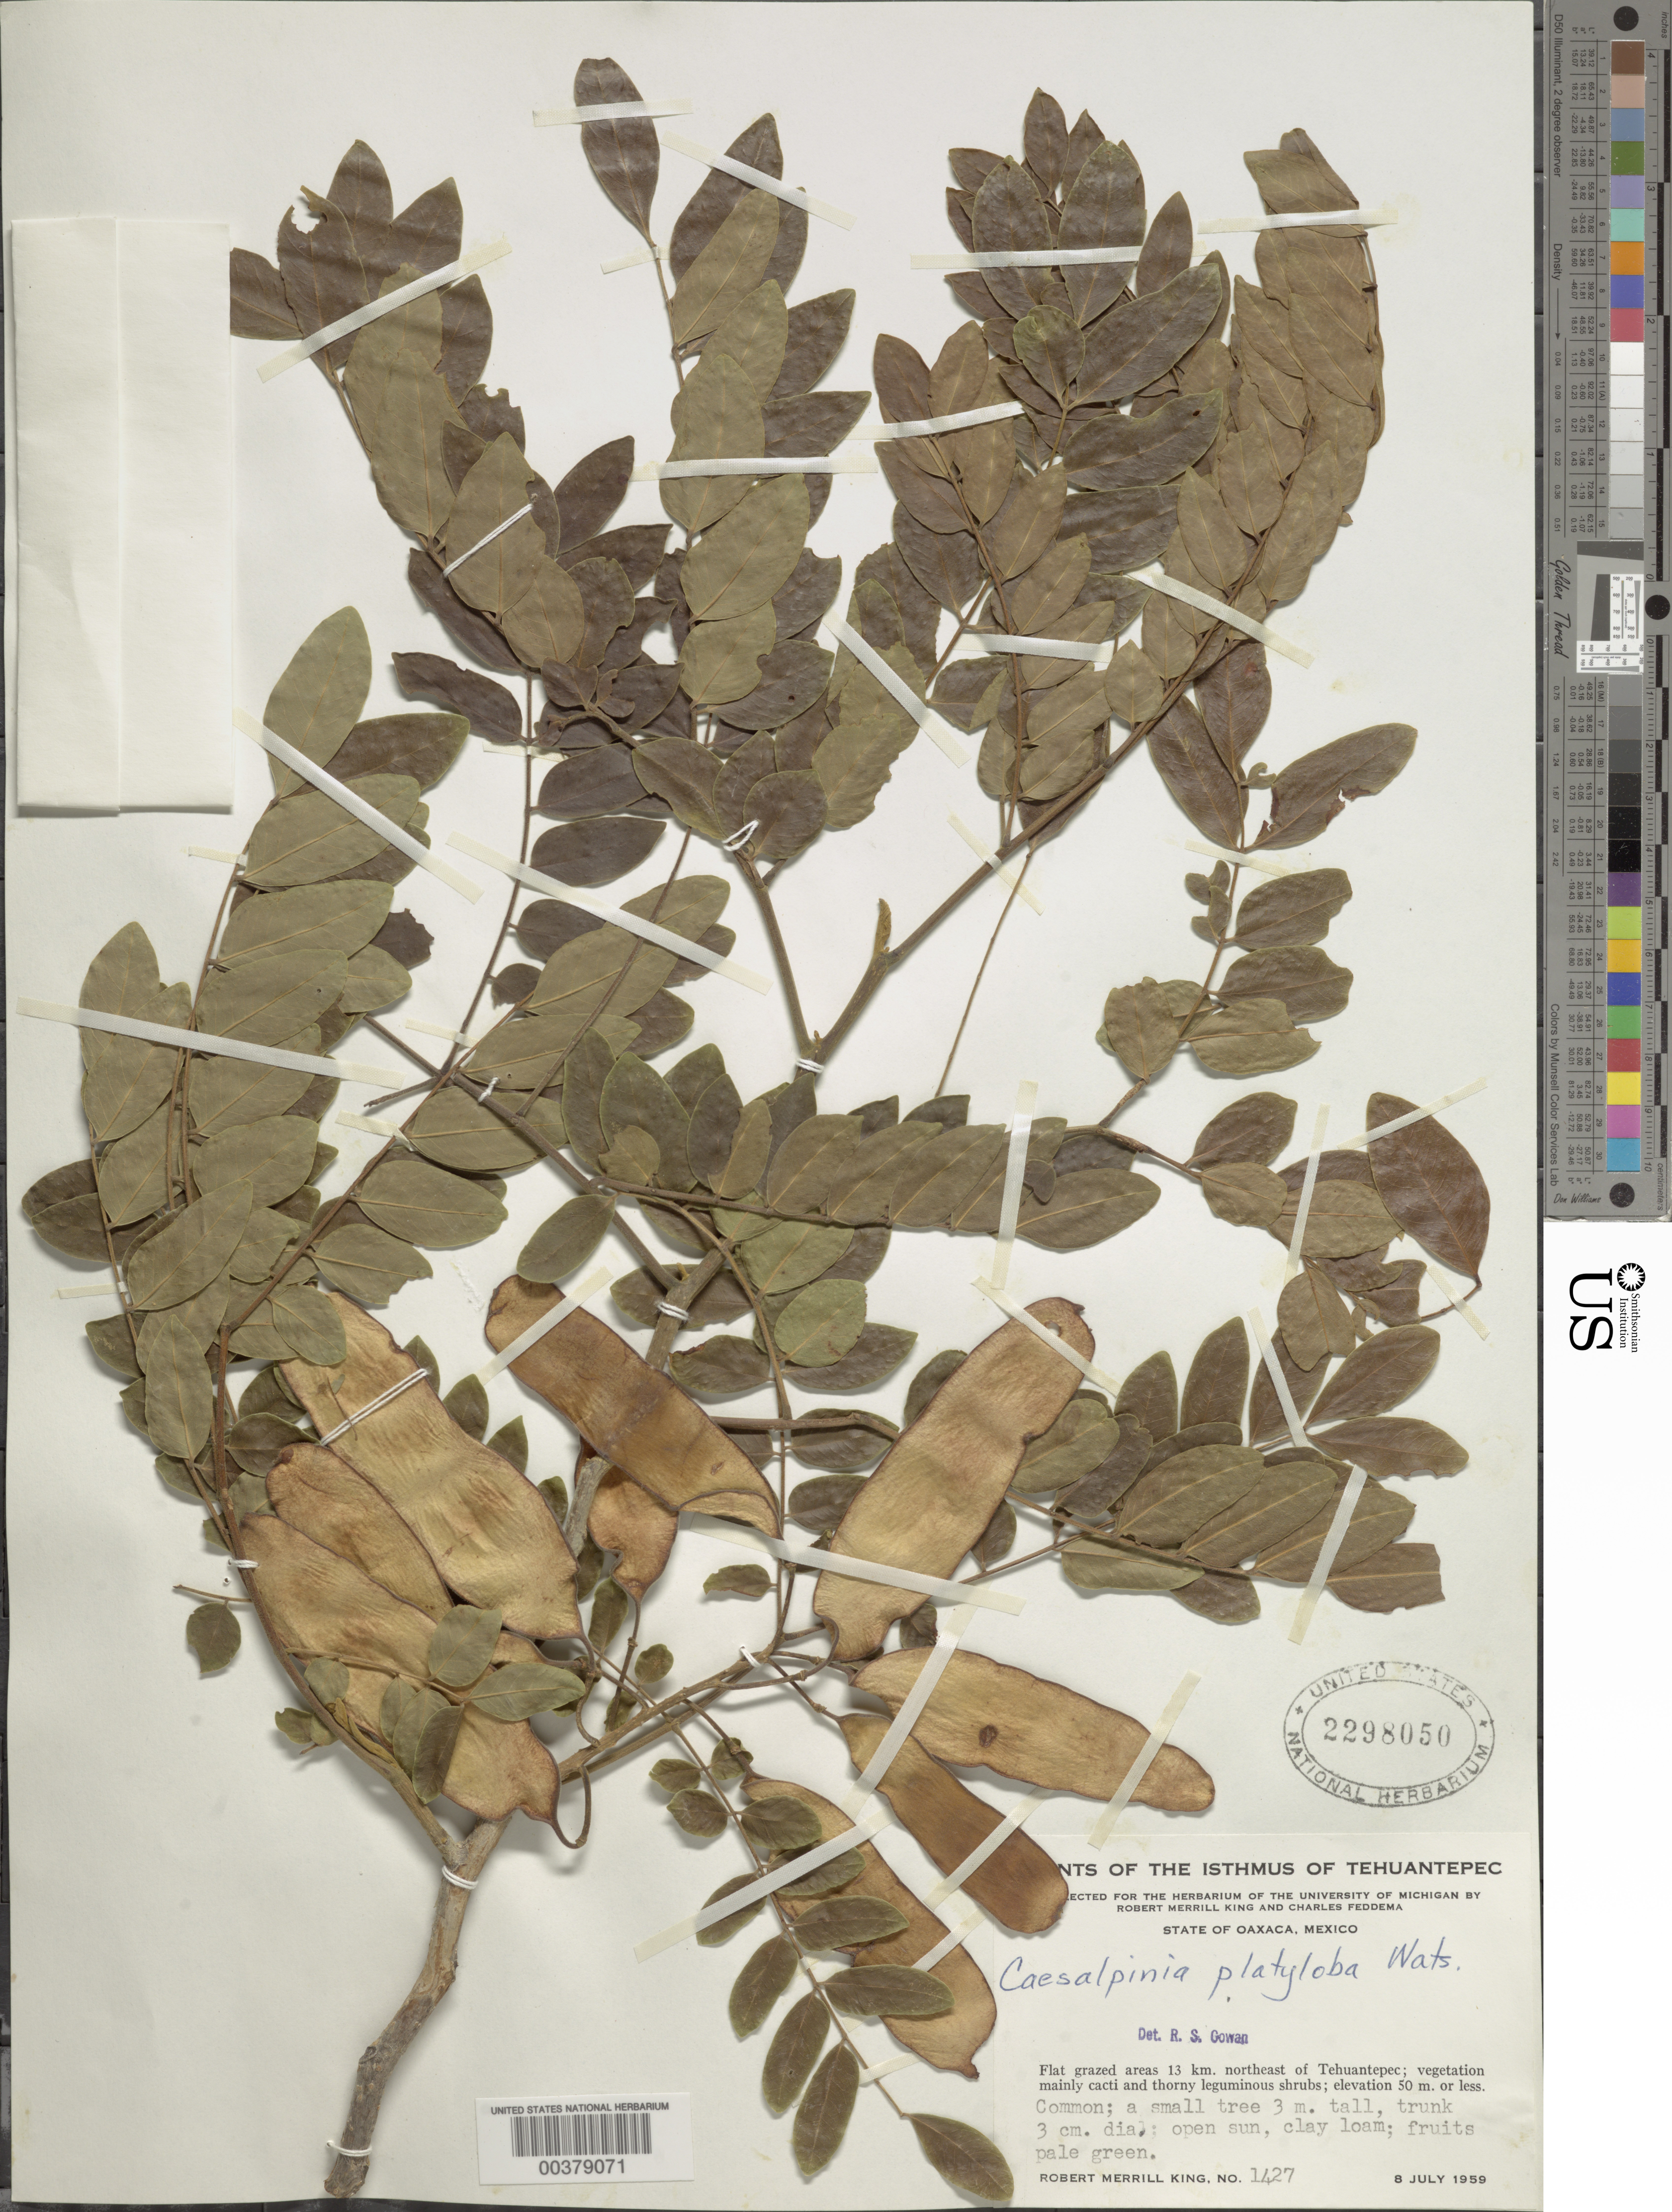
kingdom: Plantae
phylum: Tracheophyta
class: Magnoliopsida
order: Fabales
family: Fabaceae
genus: Coulteria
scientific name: Coulteria platyloba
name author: (S. Watson) N. Zamora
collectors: R. M. King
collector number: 1427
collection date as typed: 08 Jul 1959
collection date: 1959-07-08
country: Mexico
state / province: Oaxaca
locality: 13 km NE of Tehuantepec; Isthmus of Tehuantepec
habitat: Flat grazed areas; open sun, clay loam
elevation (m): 50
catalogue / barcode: US 2298050